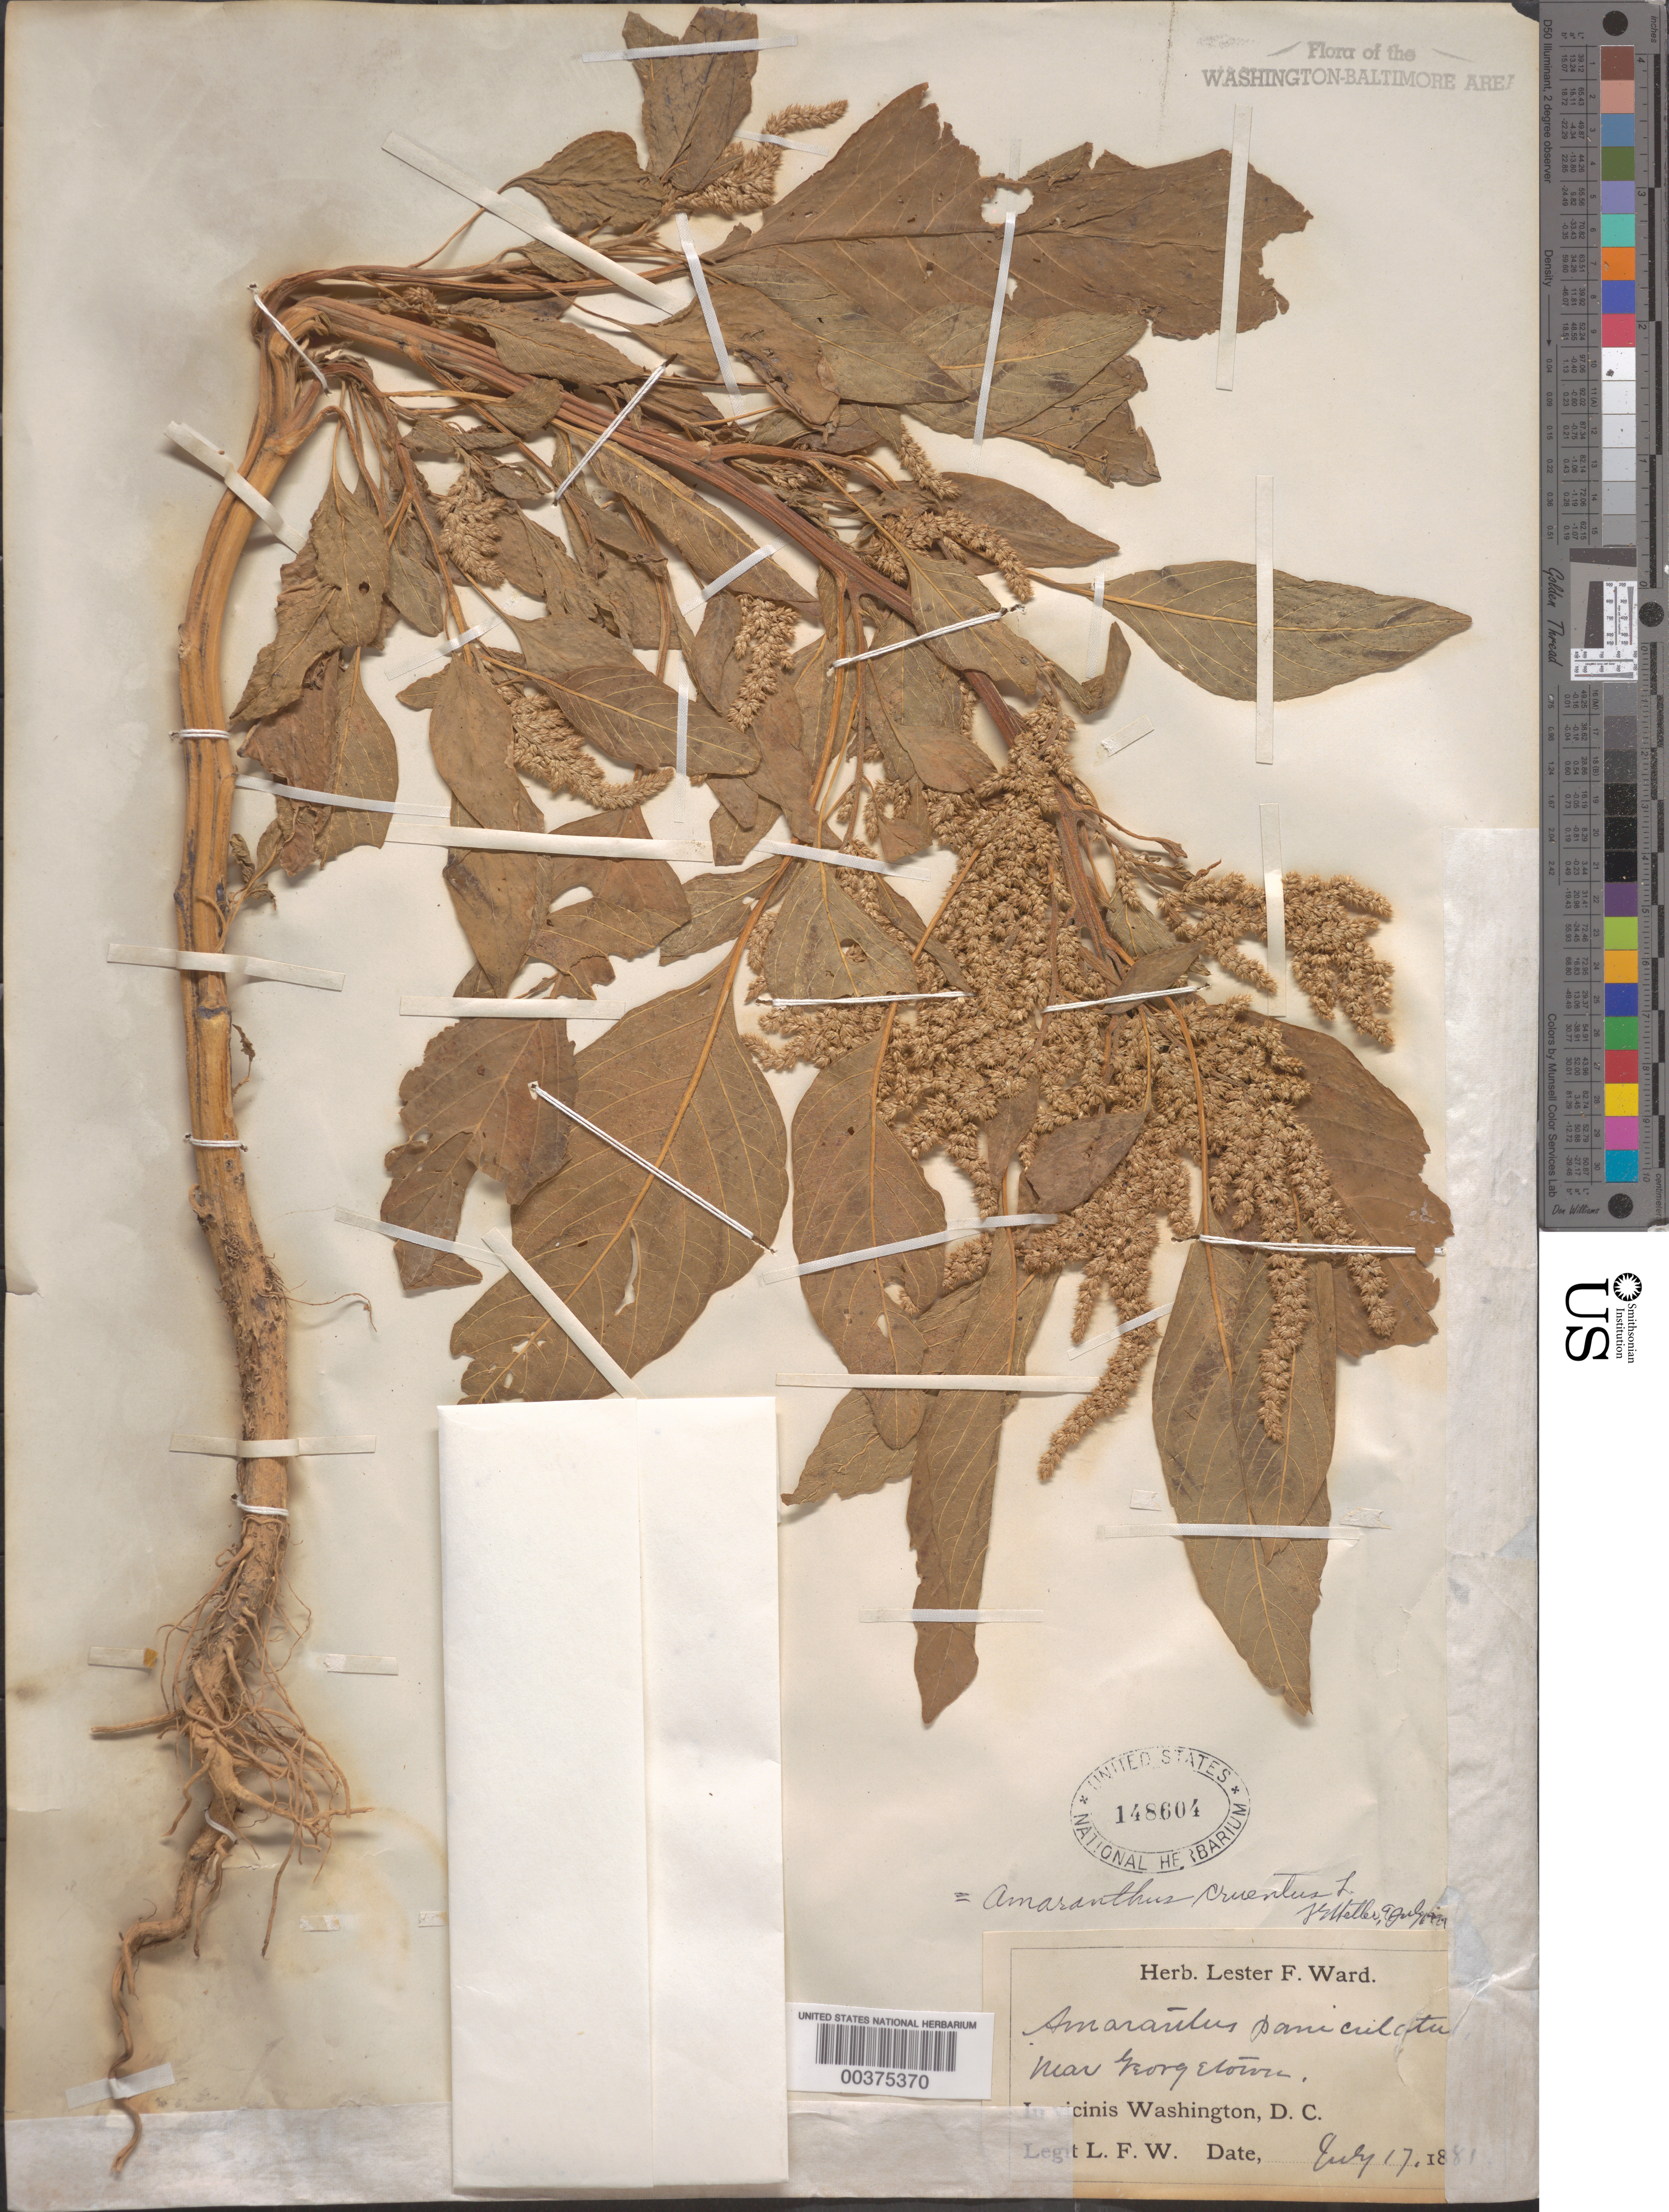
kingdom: Plantae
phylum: Tracheophyta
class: Magnoliopsida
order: Caryophyllales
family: Amaranthaceae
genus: Amaranthus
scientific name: Amaranthus cruentus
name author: L.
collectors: L. F. Ward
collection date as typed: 17 Jul 1881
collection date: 1881-07-17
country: United States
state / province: District of Columbia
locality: Near Georgetown C. & O. Canal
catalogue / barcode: US 148604